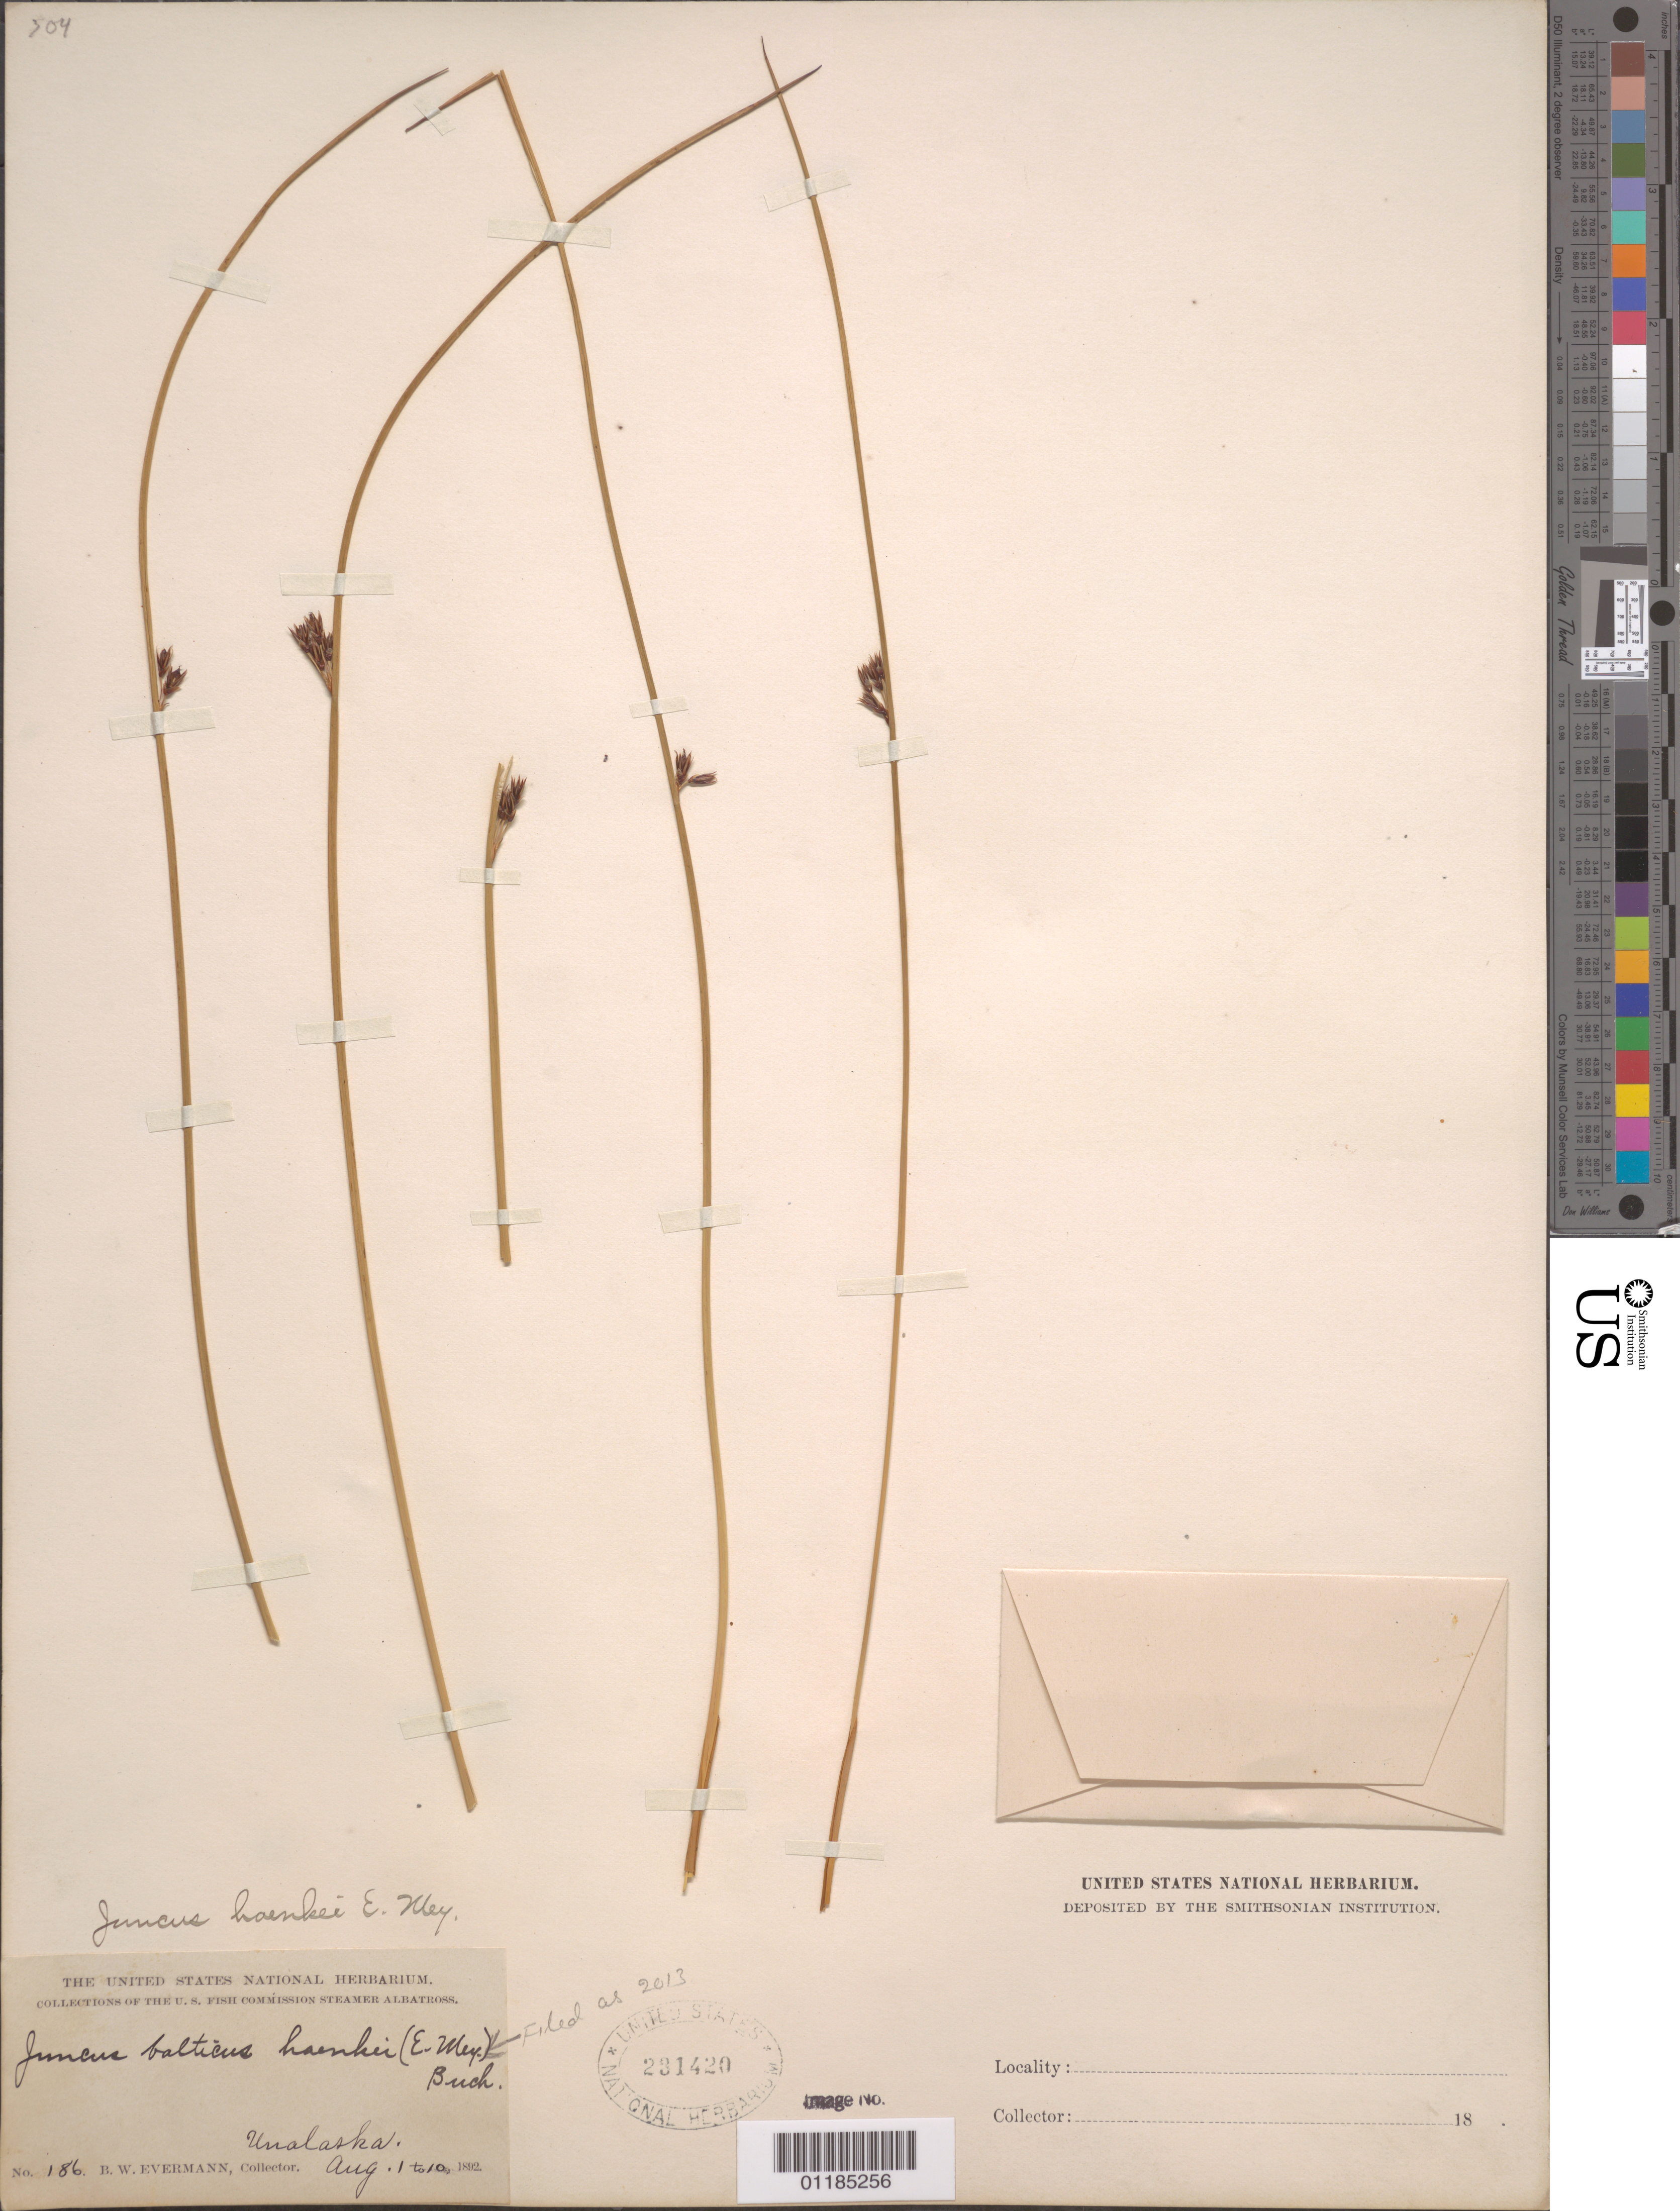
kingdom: Plantae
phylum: Tracheophyta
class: Liliopsida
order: Poales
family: Juncaceae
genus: Juncus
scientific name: Juncus balticus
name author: Willd.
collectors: B. W. Evermann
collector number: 186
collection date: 1892-08-01/1892-08-10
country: United States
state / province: Alaska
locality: Unalaska.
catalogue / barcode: US 231420